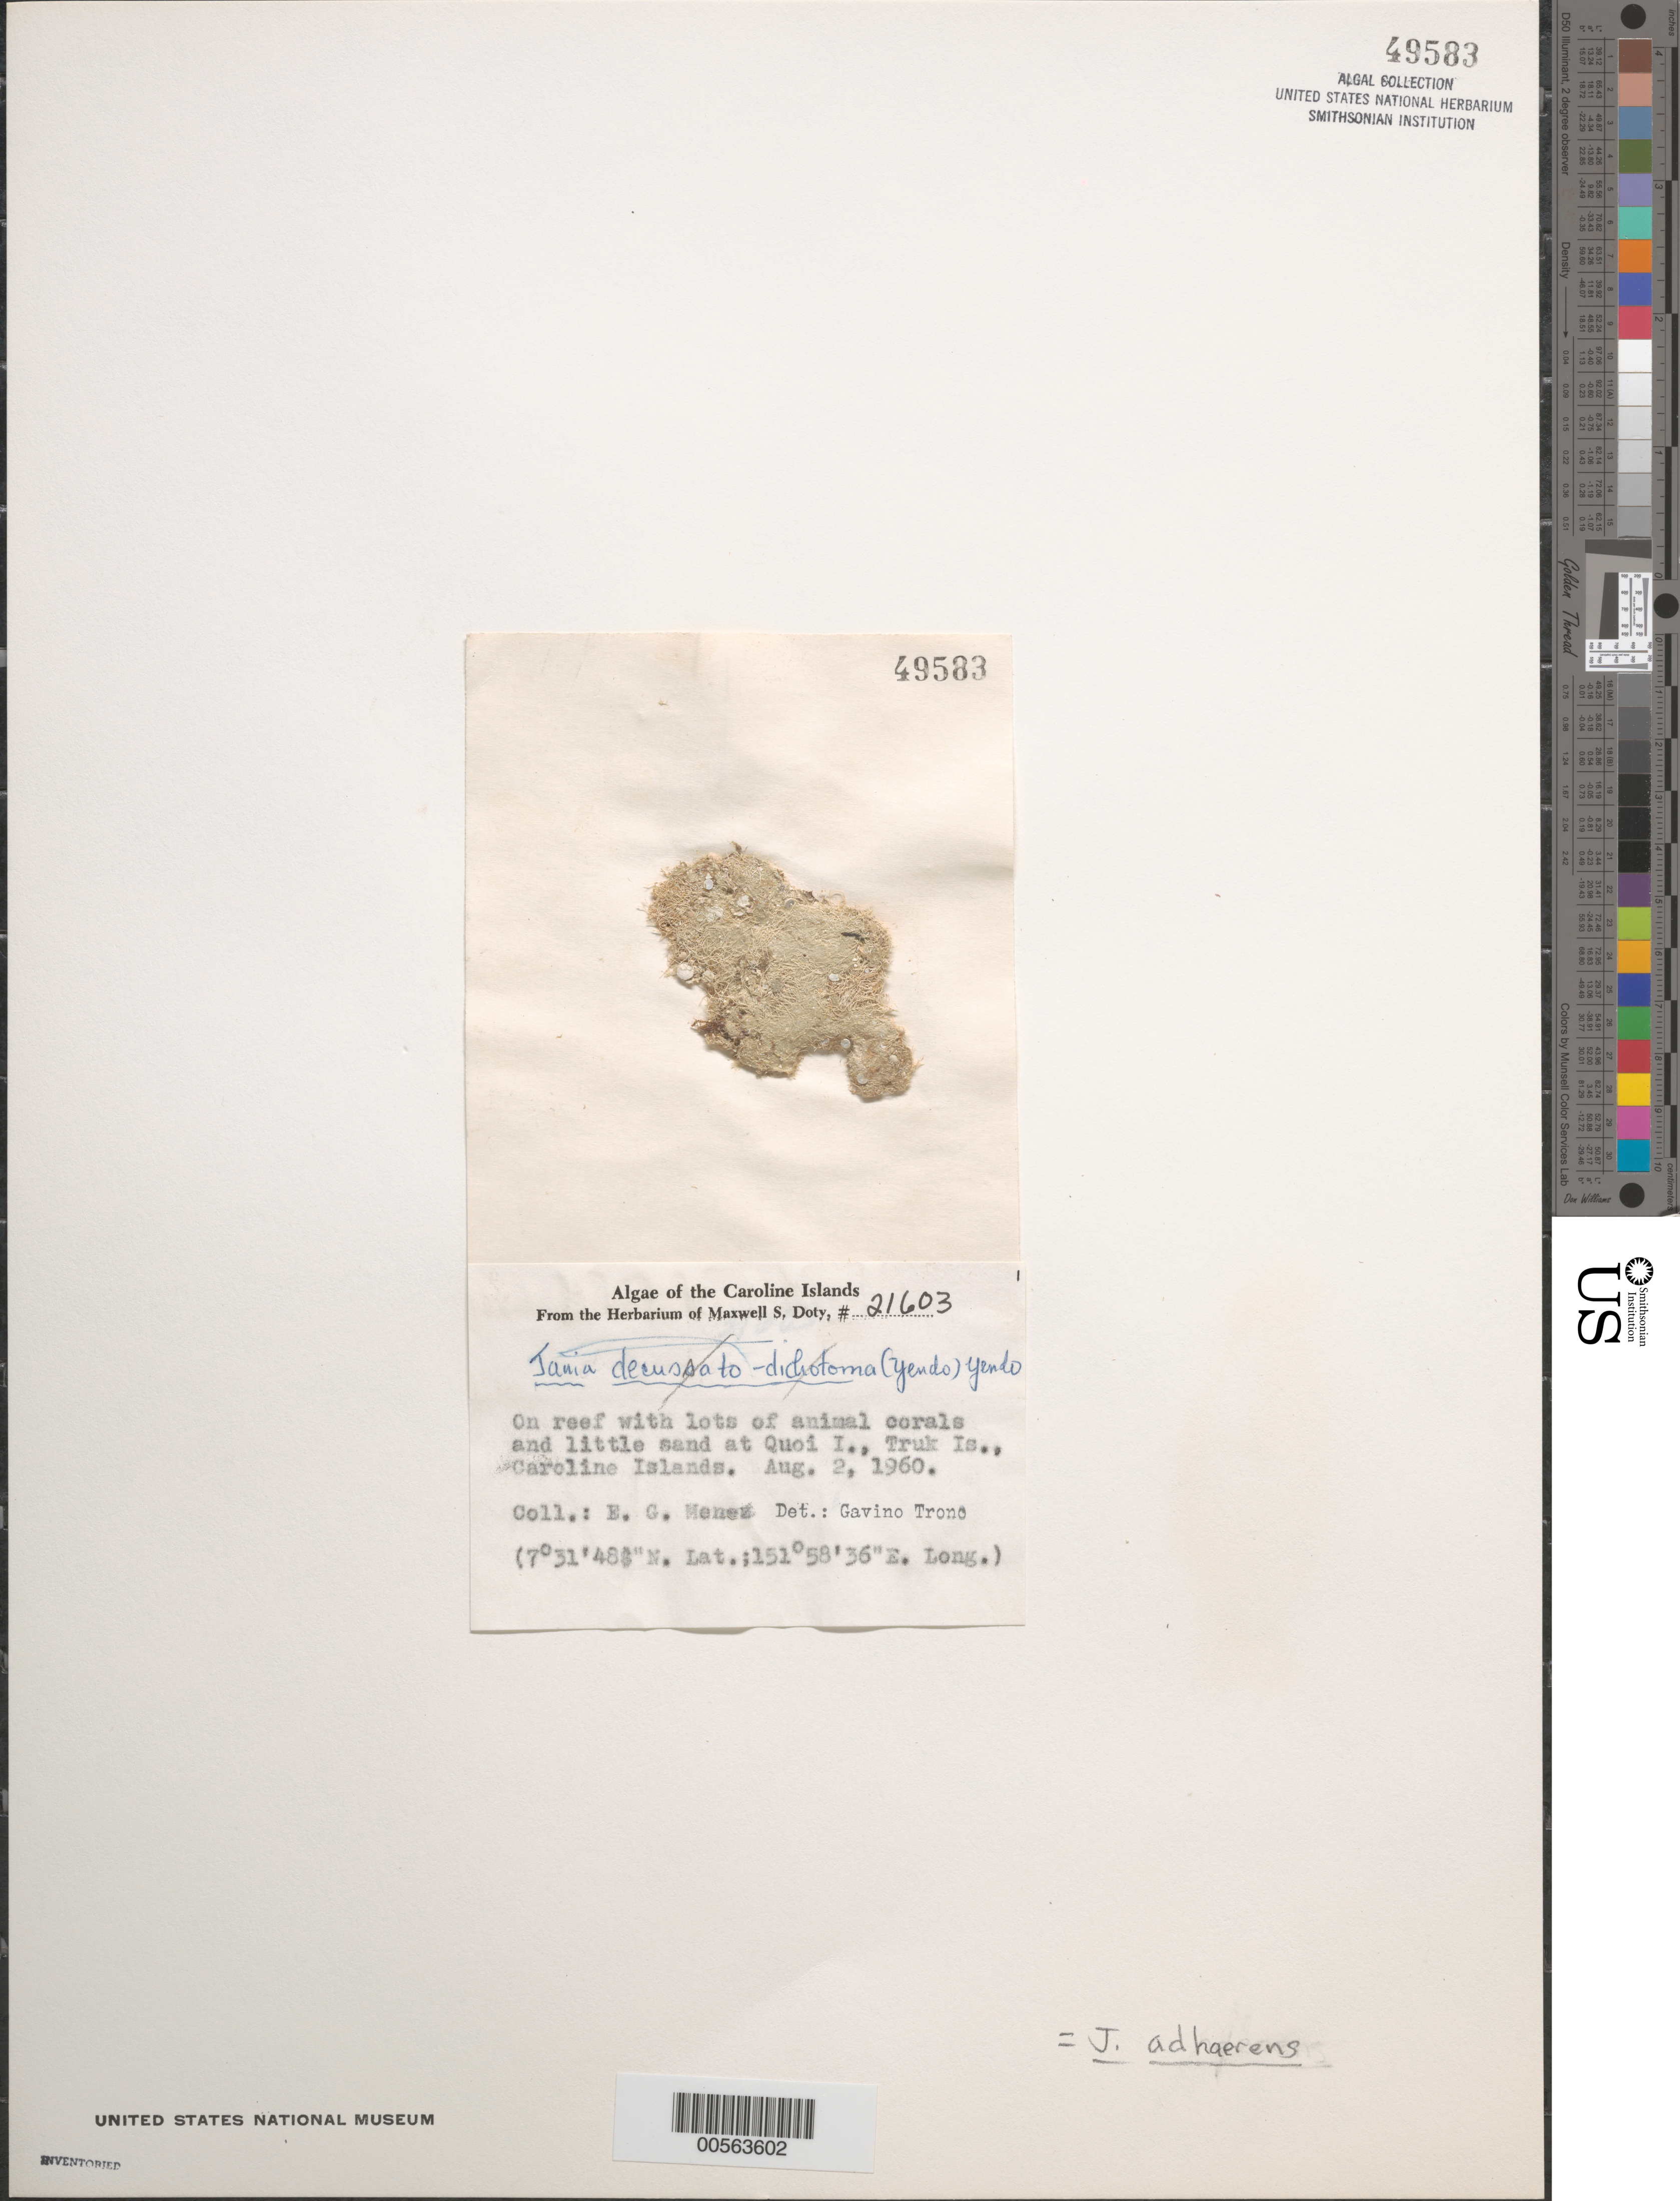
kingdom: Plantae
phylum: Rhodophyta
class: Florideophyceae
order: Corallinales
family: Corallinaceae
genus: Jania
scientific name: Jania pedunculatum var. adhaerens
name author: (J.V.Lamouroux) A.S.Harvey et al.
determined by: Algae name updating Project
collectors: Meñez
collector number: MSD 21603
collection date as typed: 02 Aug 1960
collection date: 1960-08-02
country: Micronesia, Federated States of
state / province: Truk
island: Truk (Chuuk) Is.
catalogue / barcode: US 49583